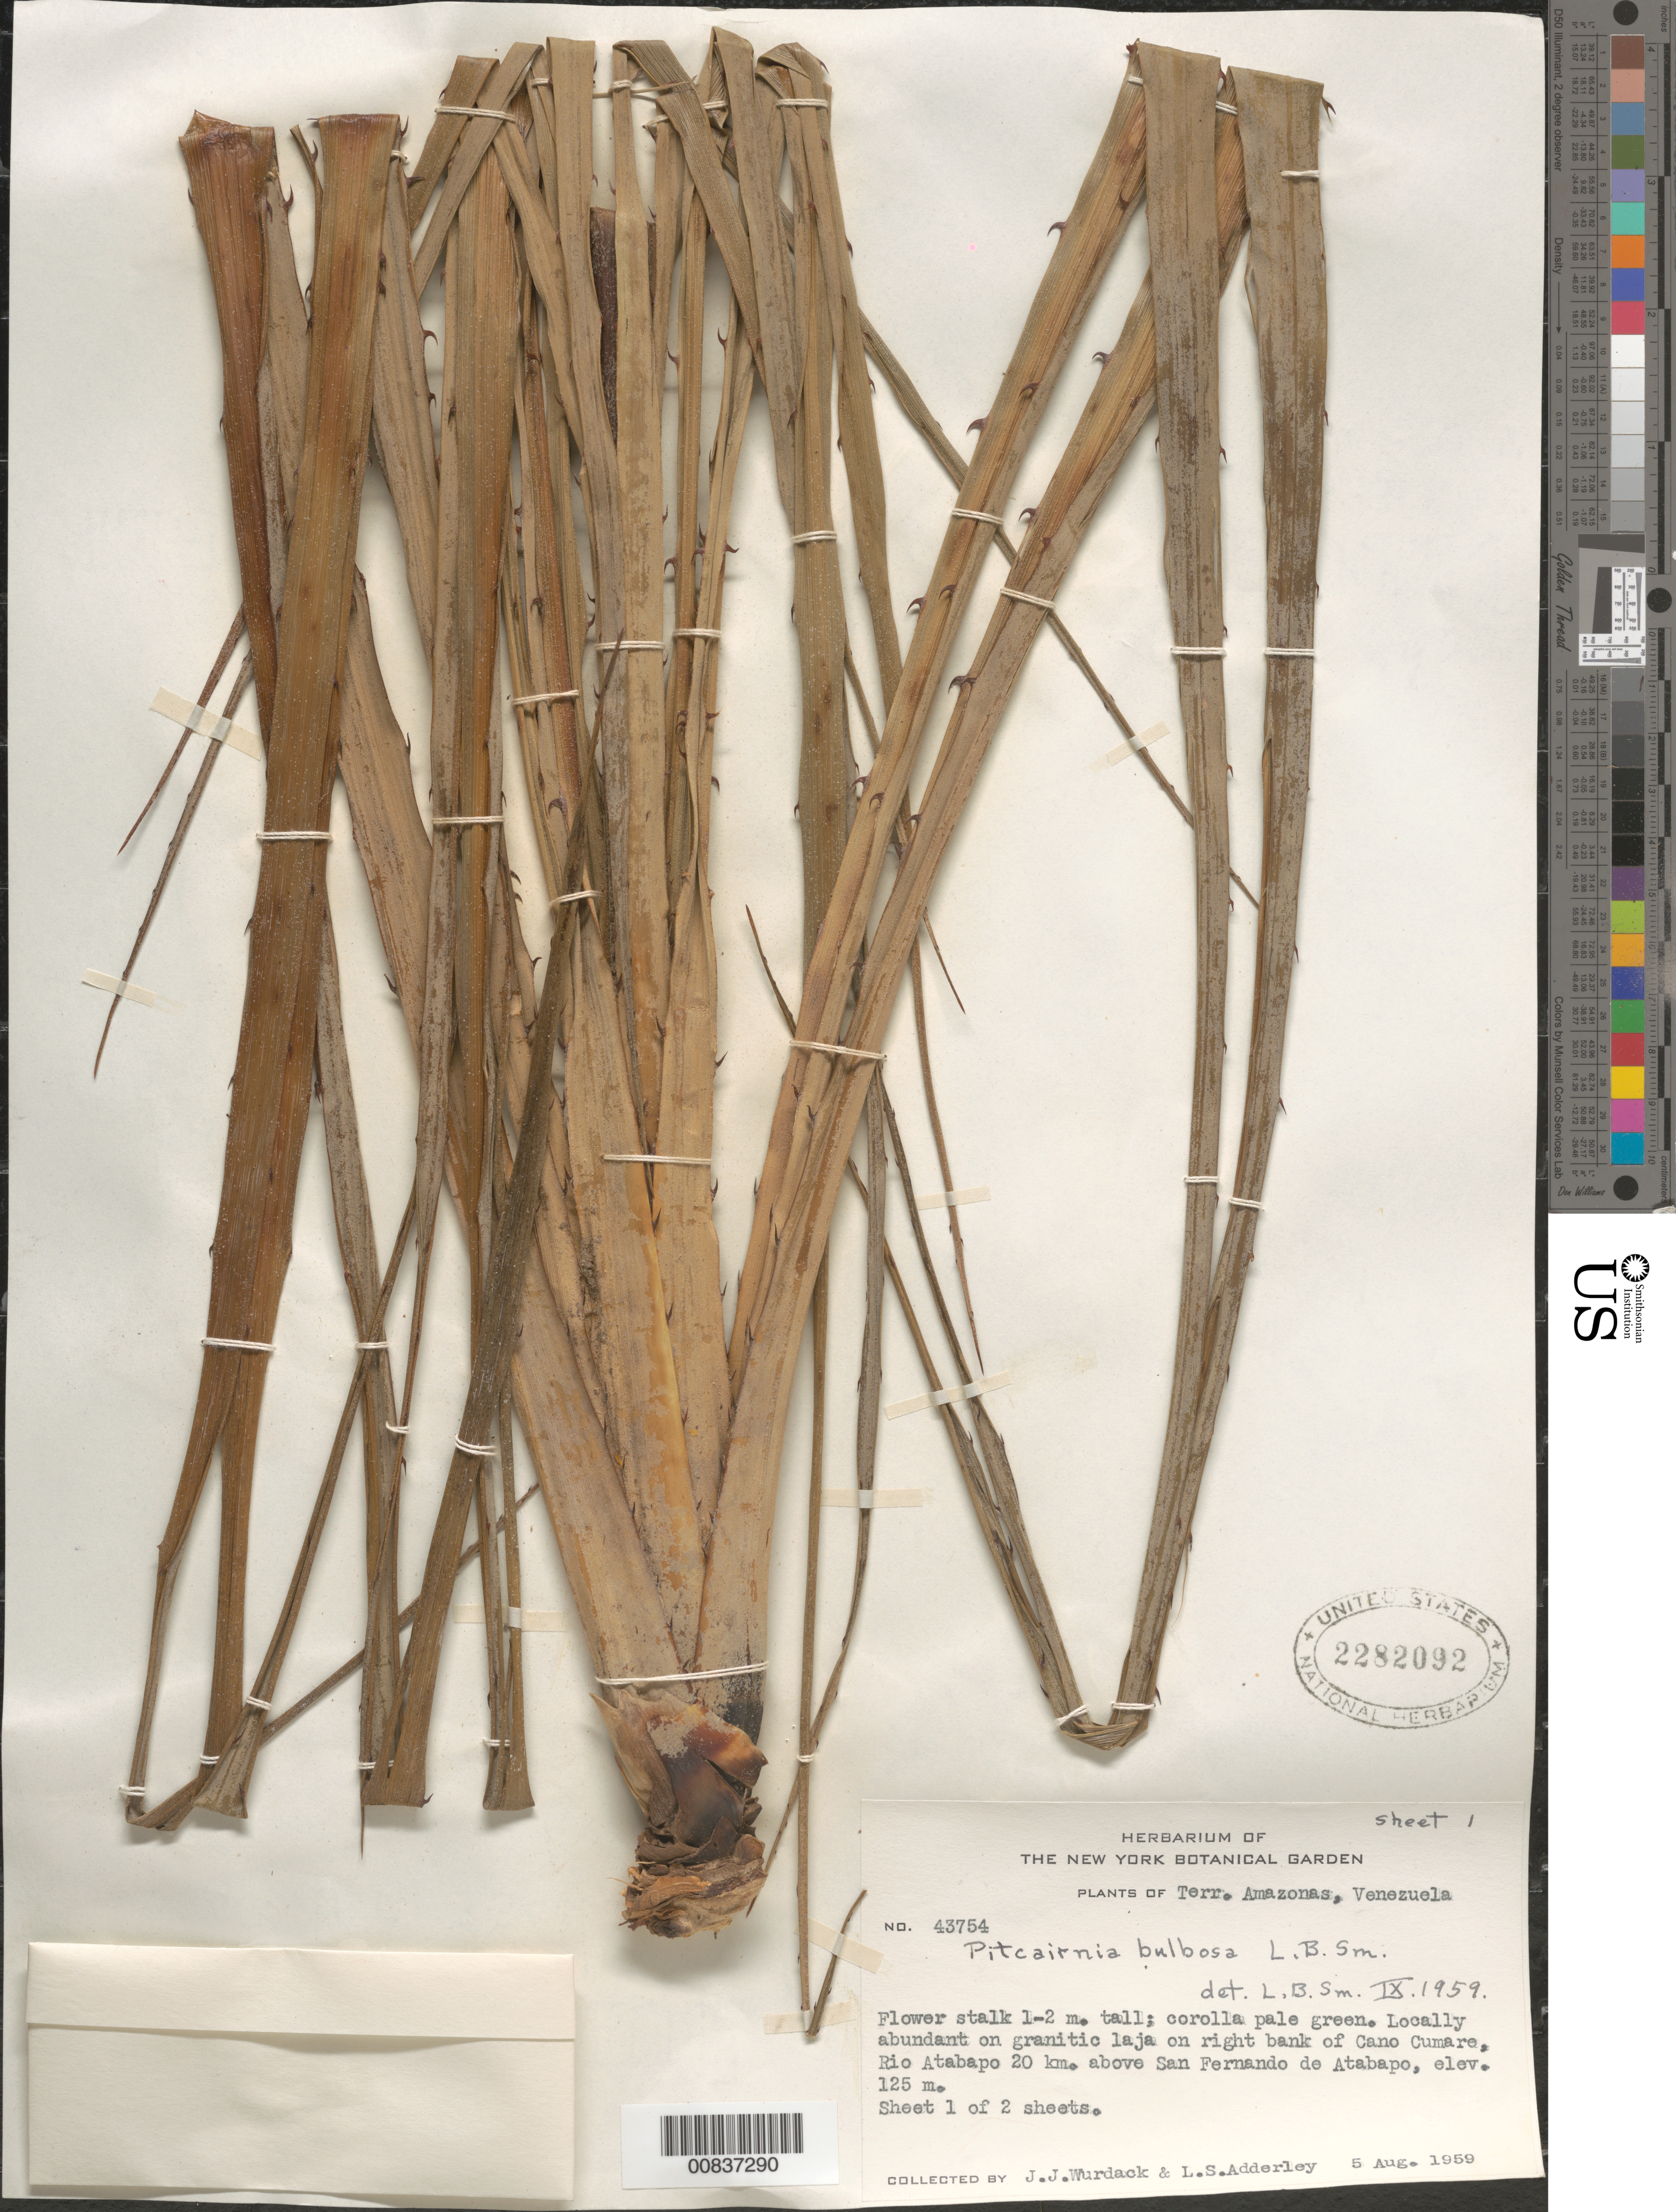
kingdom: Plantae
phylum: Tracheophyta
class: Liliopsida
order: Poales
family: Bromeliaceae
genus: Pitcairnia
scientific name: Pitcairnia bulbosa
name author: L.B. Sm.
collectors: J. J. Wurdack & L. S. Adderley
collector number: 43754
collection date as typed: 5-Aug-59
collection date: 1959-08-05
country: Venezuela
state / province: Amazonas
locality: Caño Cumare, Río Atabapo, 20 km above San Fernando de Atabapo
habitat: Granitic laja on right bank of caño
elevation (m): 125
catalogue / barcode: US 2282092